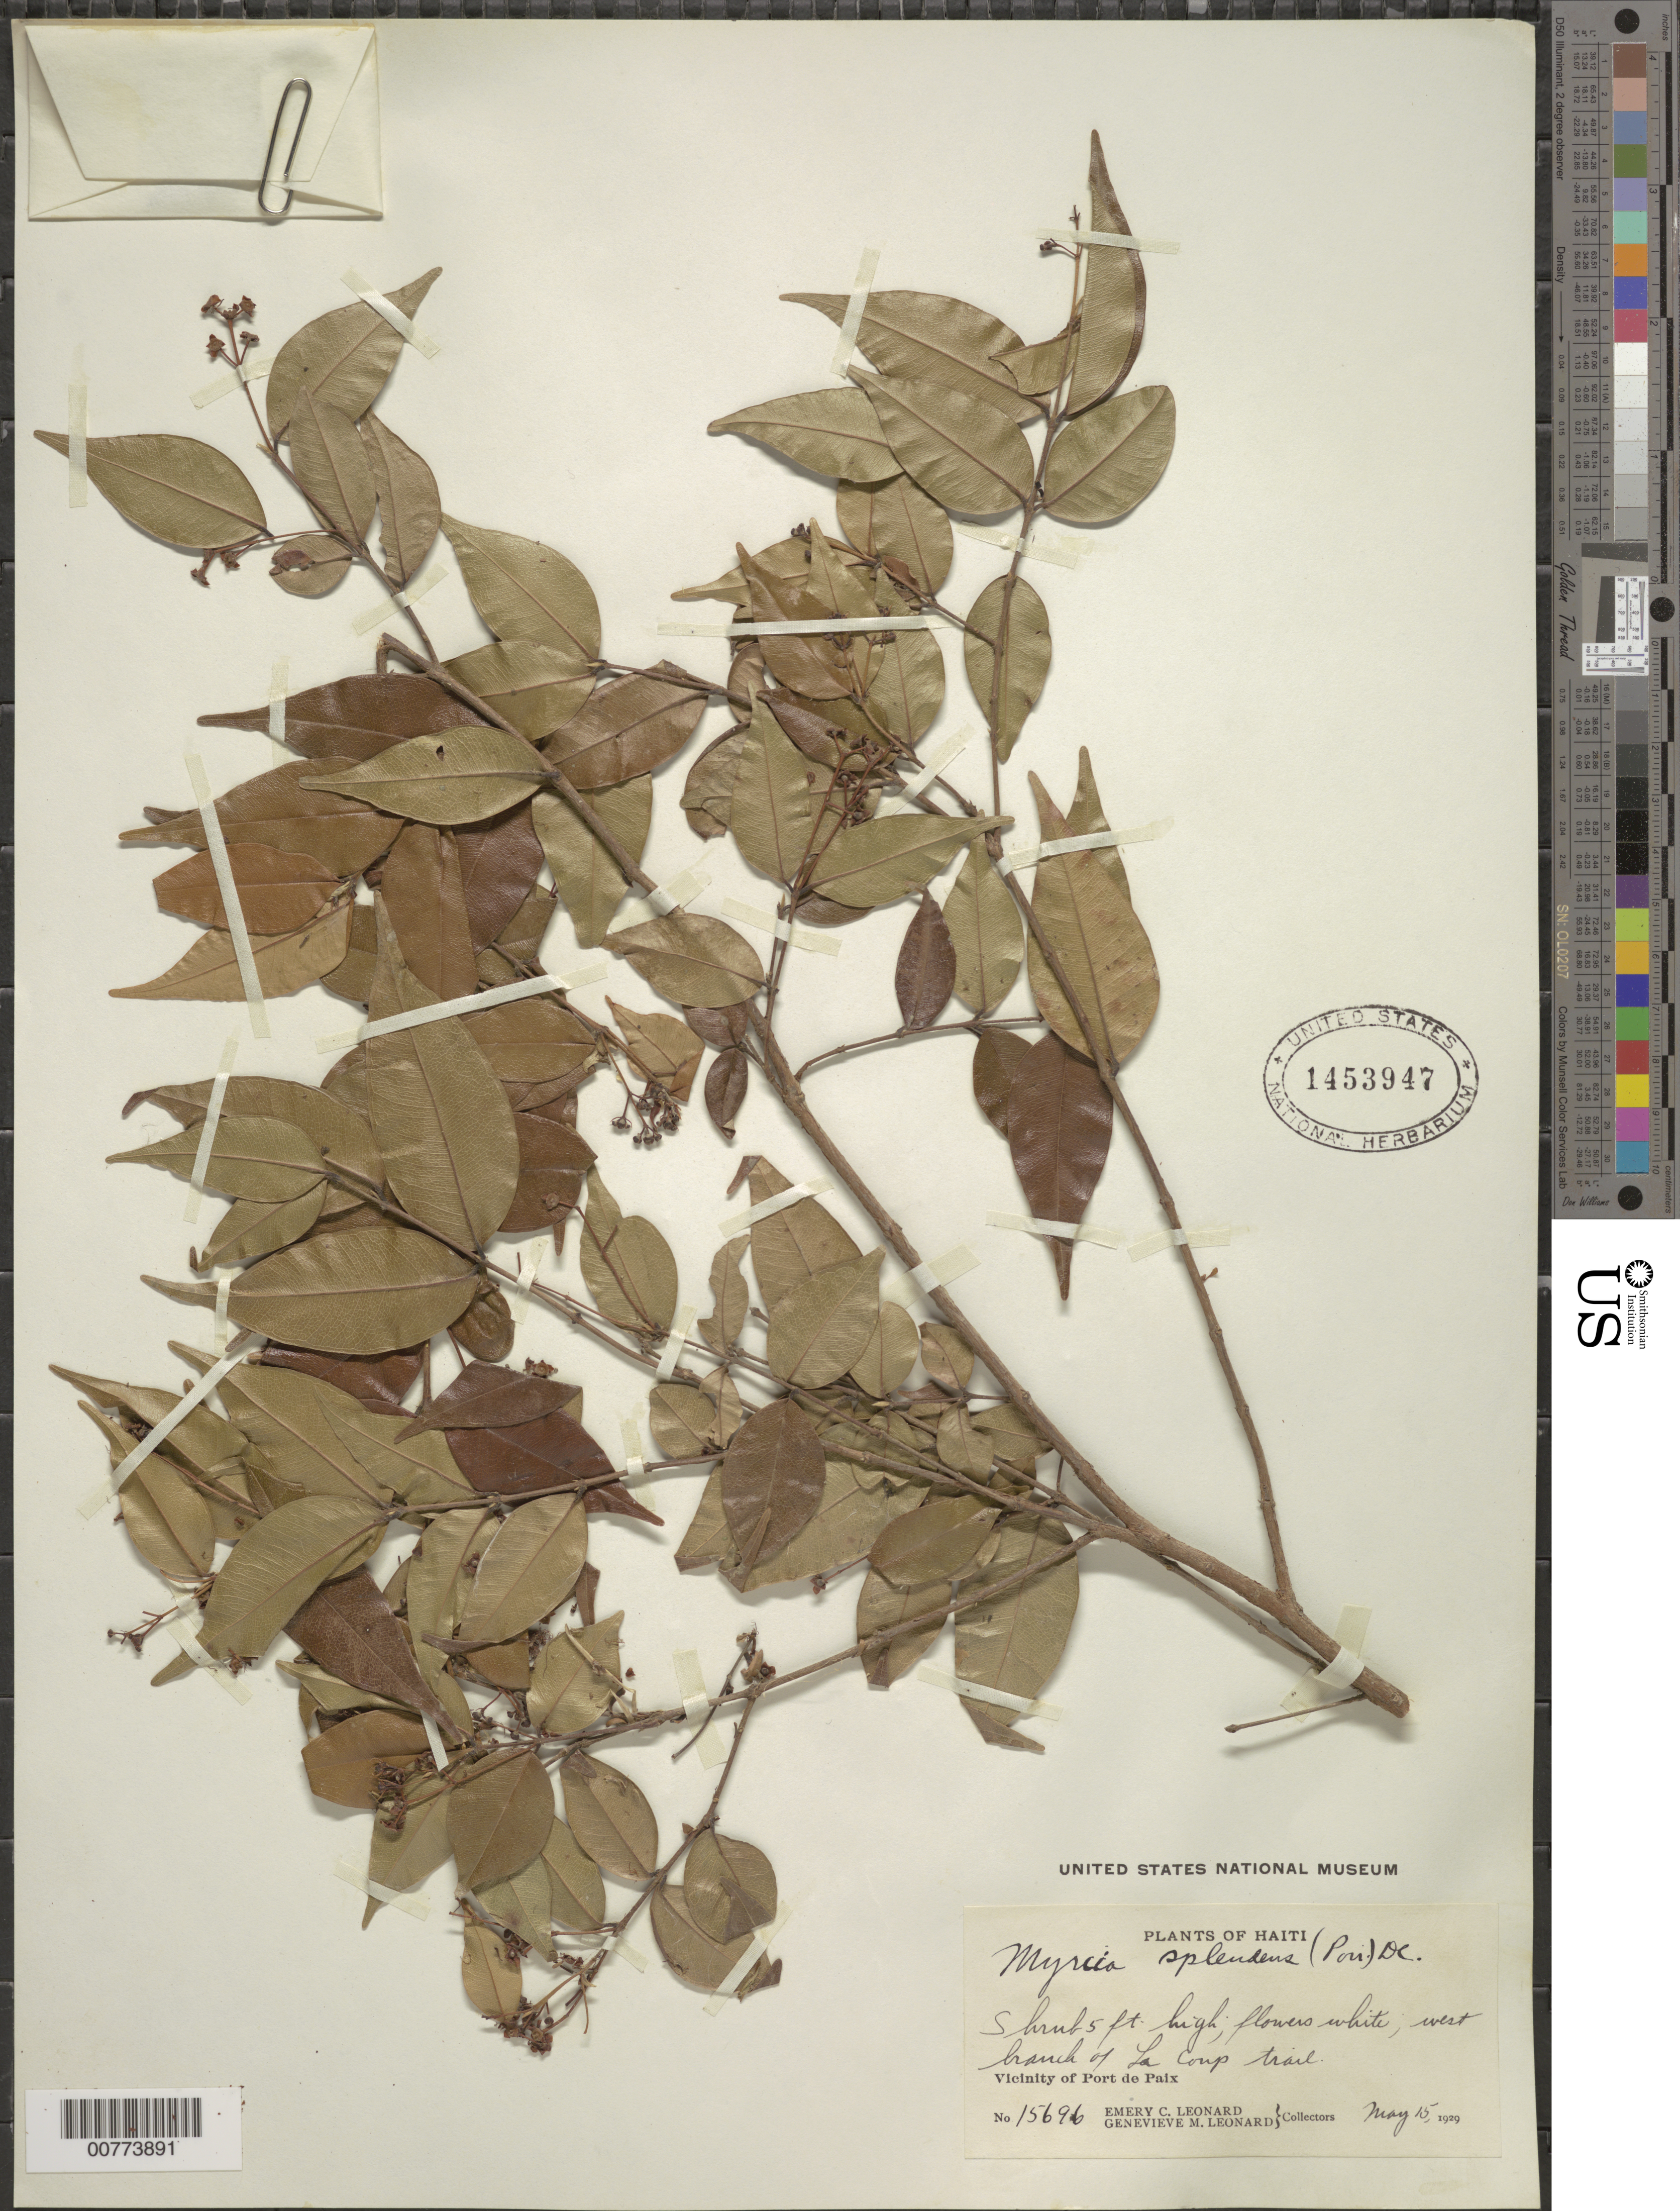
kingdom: Plantae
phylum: Tracheophyta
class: Magnoliopsida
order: Myrtales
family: Myrtaceae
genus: Myrcia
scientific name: Myrcia splendens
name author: (Sw.) DC.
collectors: E. C. Leonard & G. M. Leonard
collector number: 15696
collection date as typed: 15 May 1929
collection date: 1929-05-15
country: Haiti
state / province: Nord-Ouest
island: Hispaniola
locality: Vicinity of Port de Paix, west branch of La Camp trail.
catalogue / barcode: US 1453947